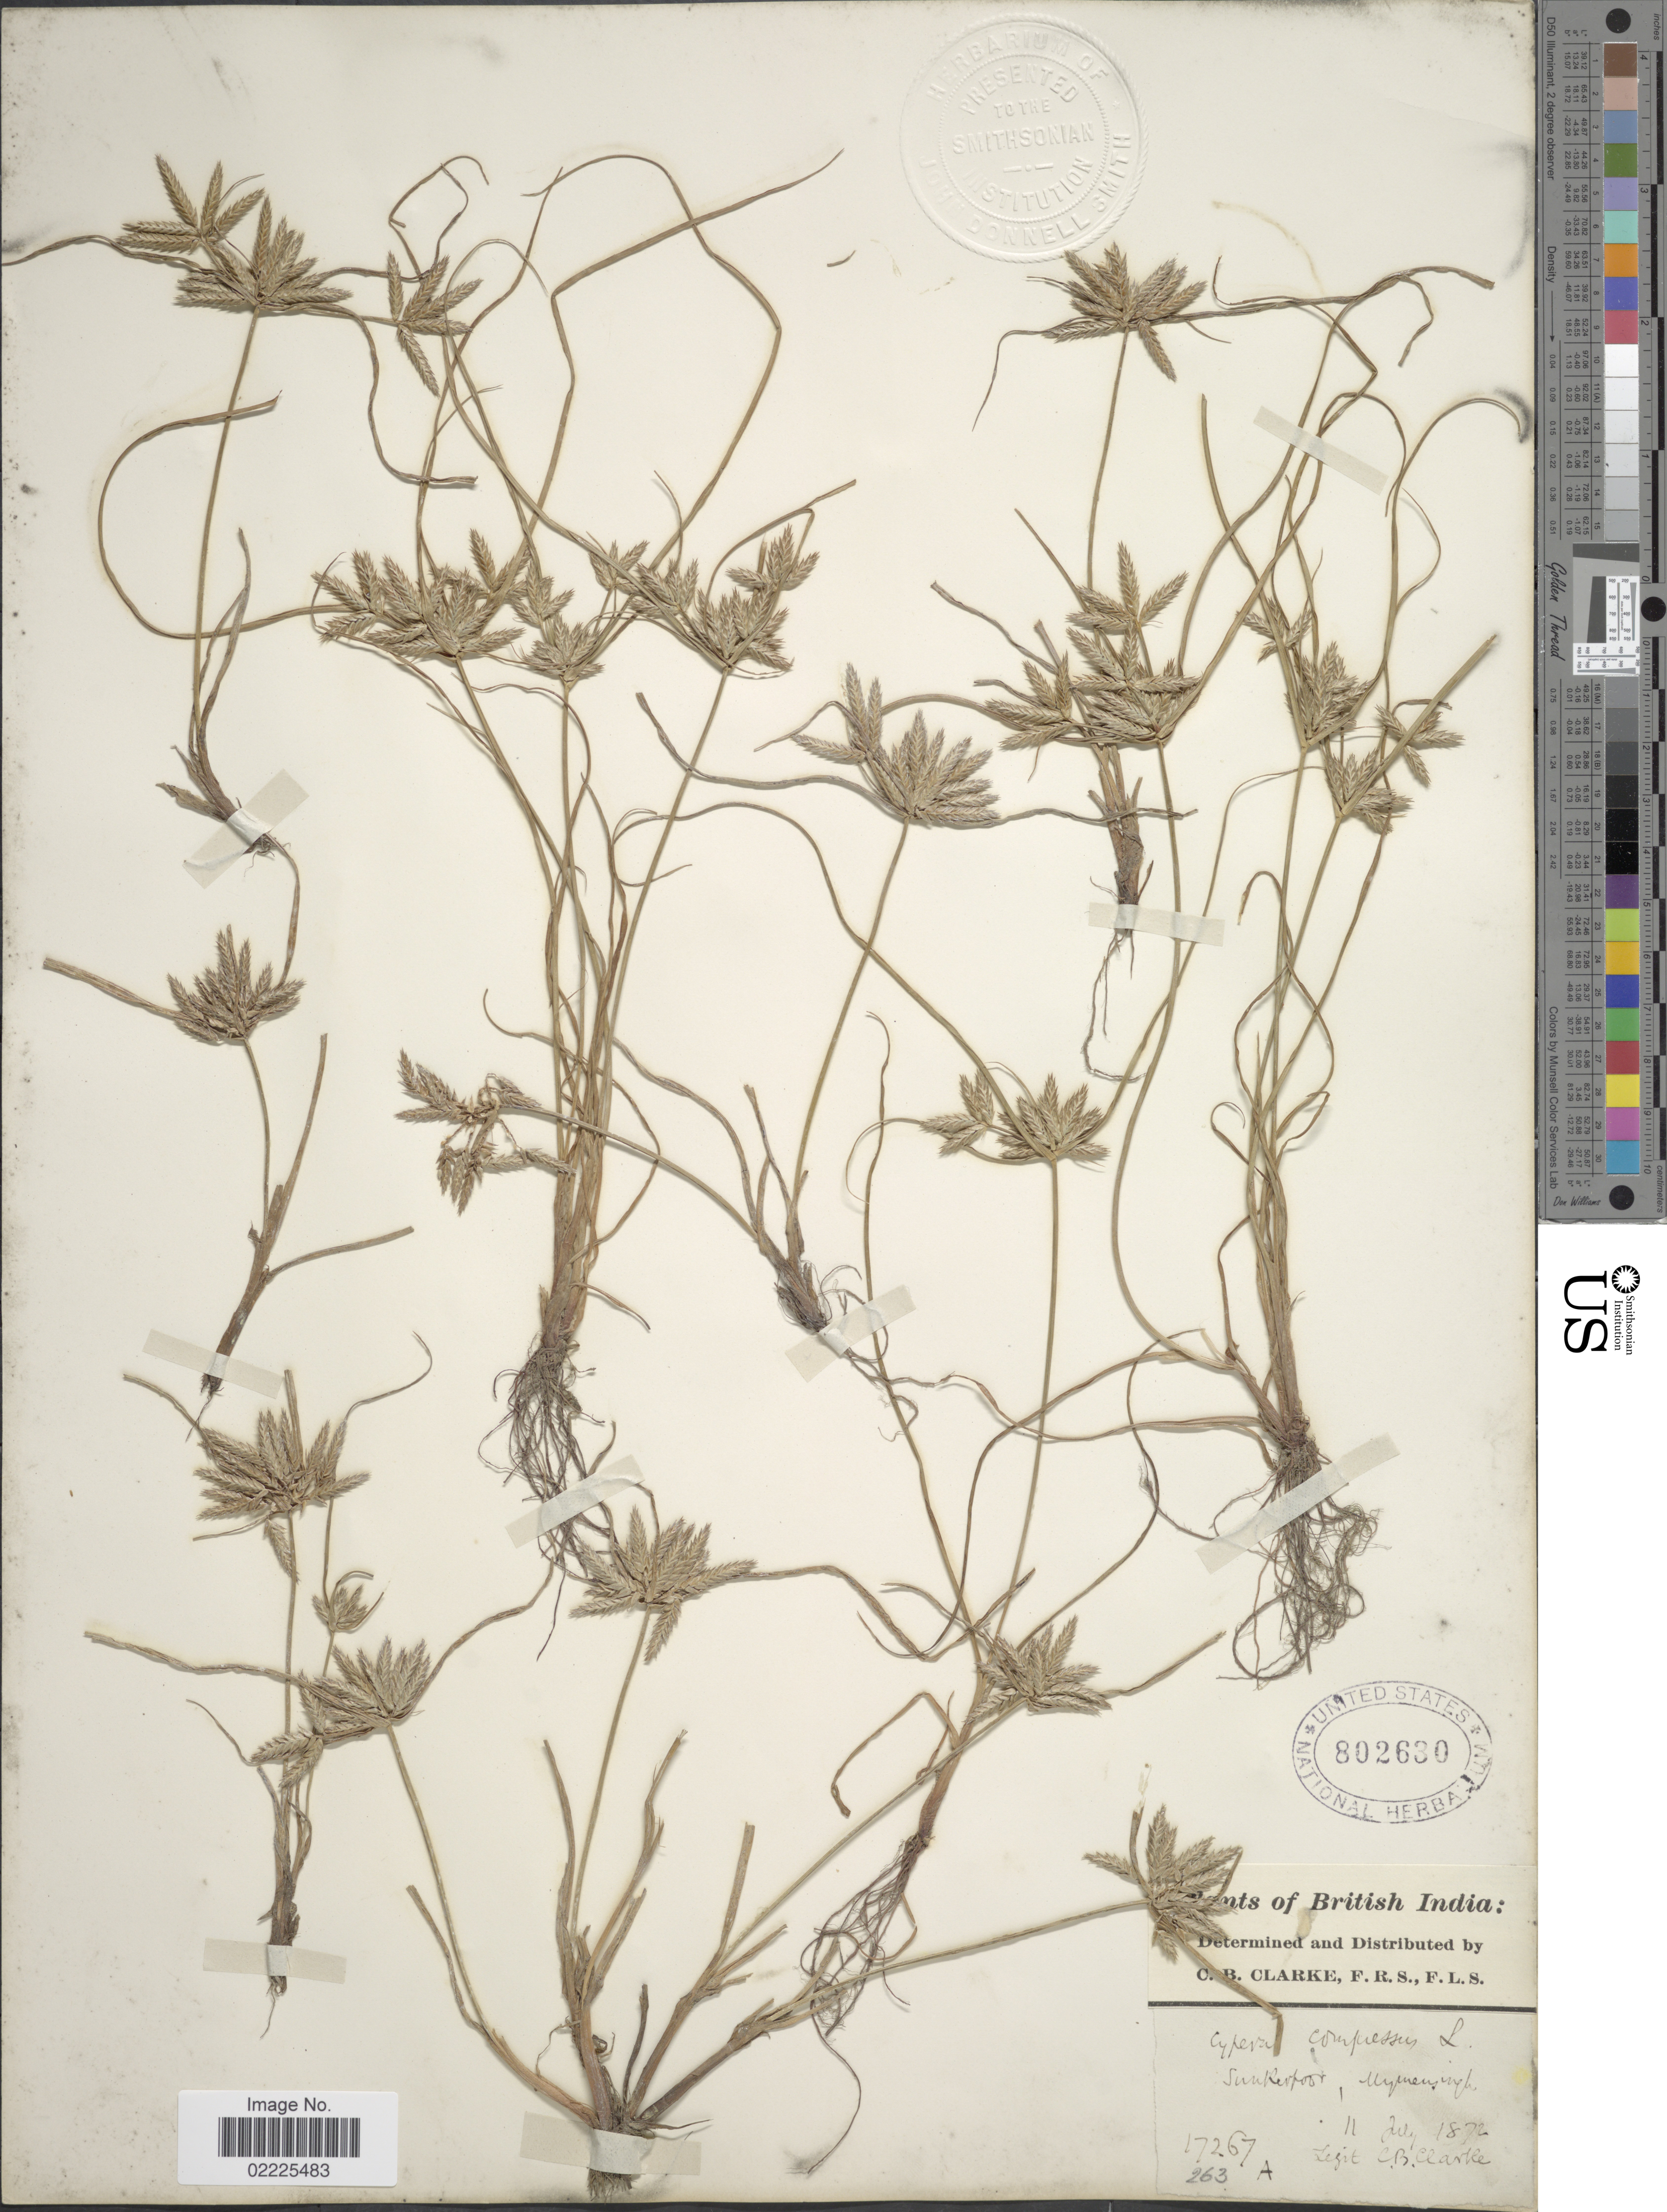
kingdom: Plantae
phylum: Tracheophyta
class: Liliopsida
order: Poales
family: Cyperaceae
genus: Cyperus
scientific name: Cyperus compressus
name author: L.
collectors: C. B. Clarke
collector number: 17267A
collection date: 1872-07-11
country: India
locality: British India, Su [illegible text]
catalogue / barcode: US 802630